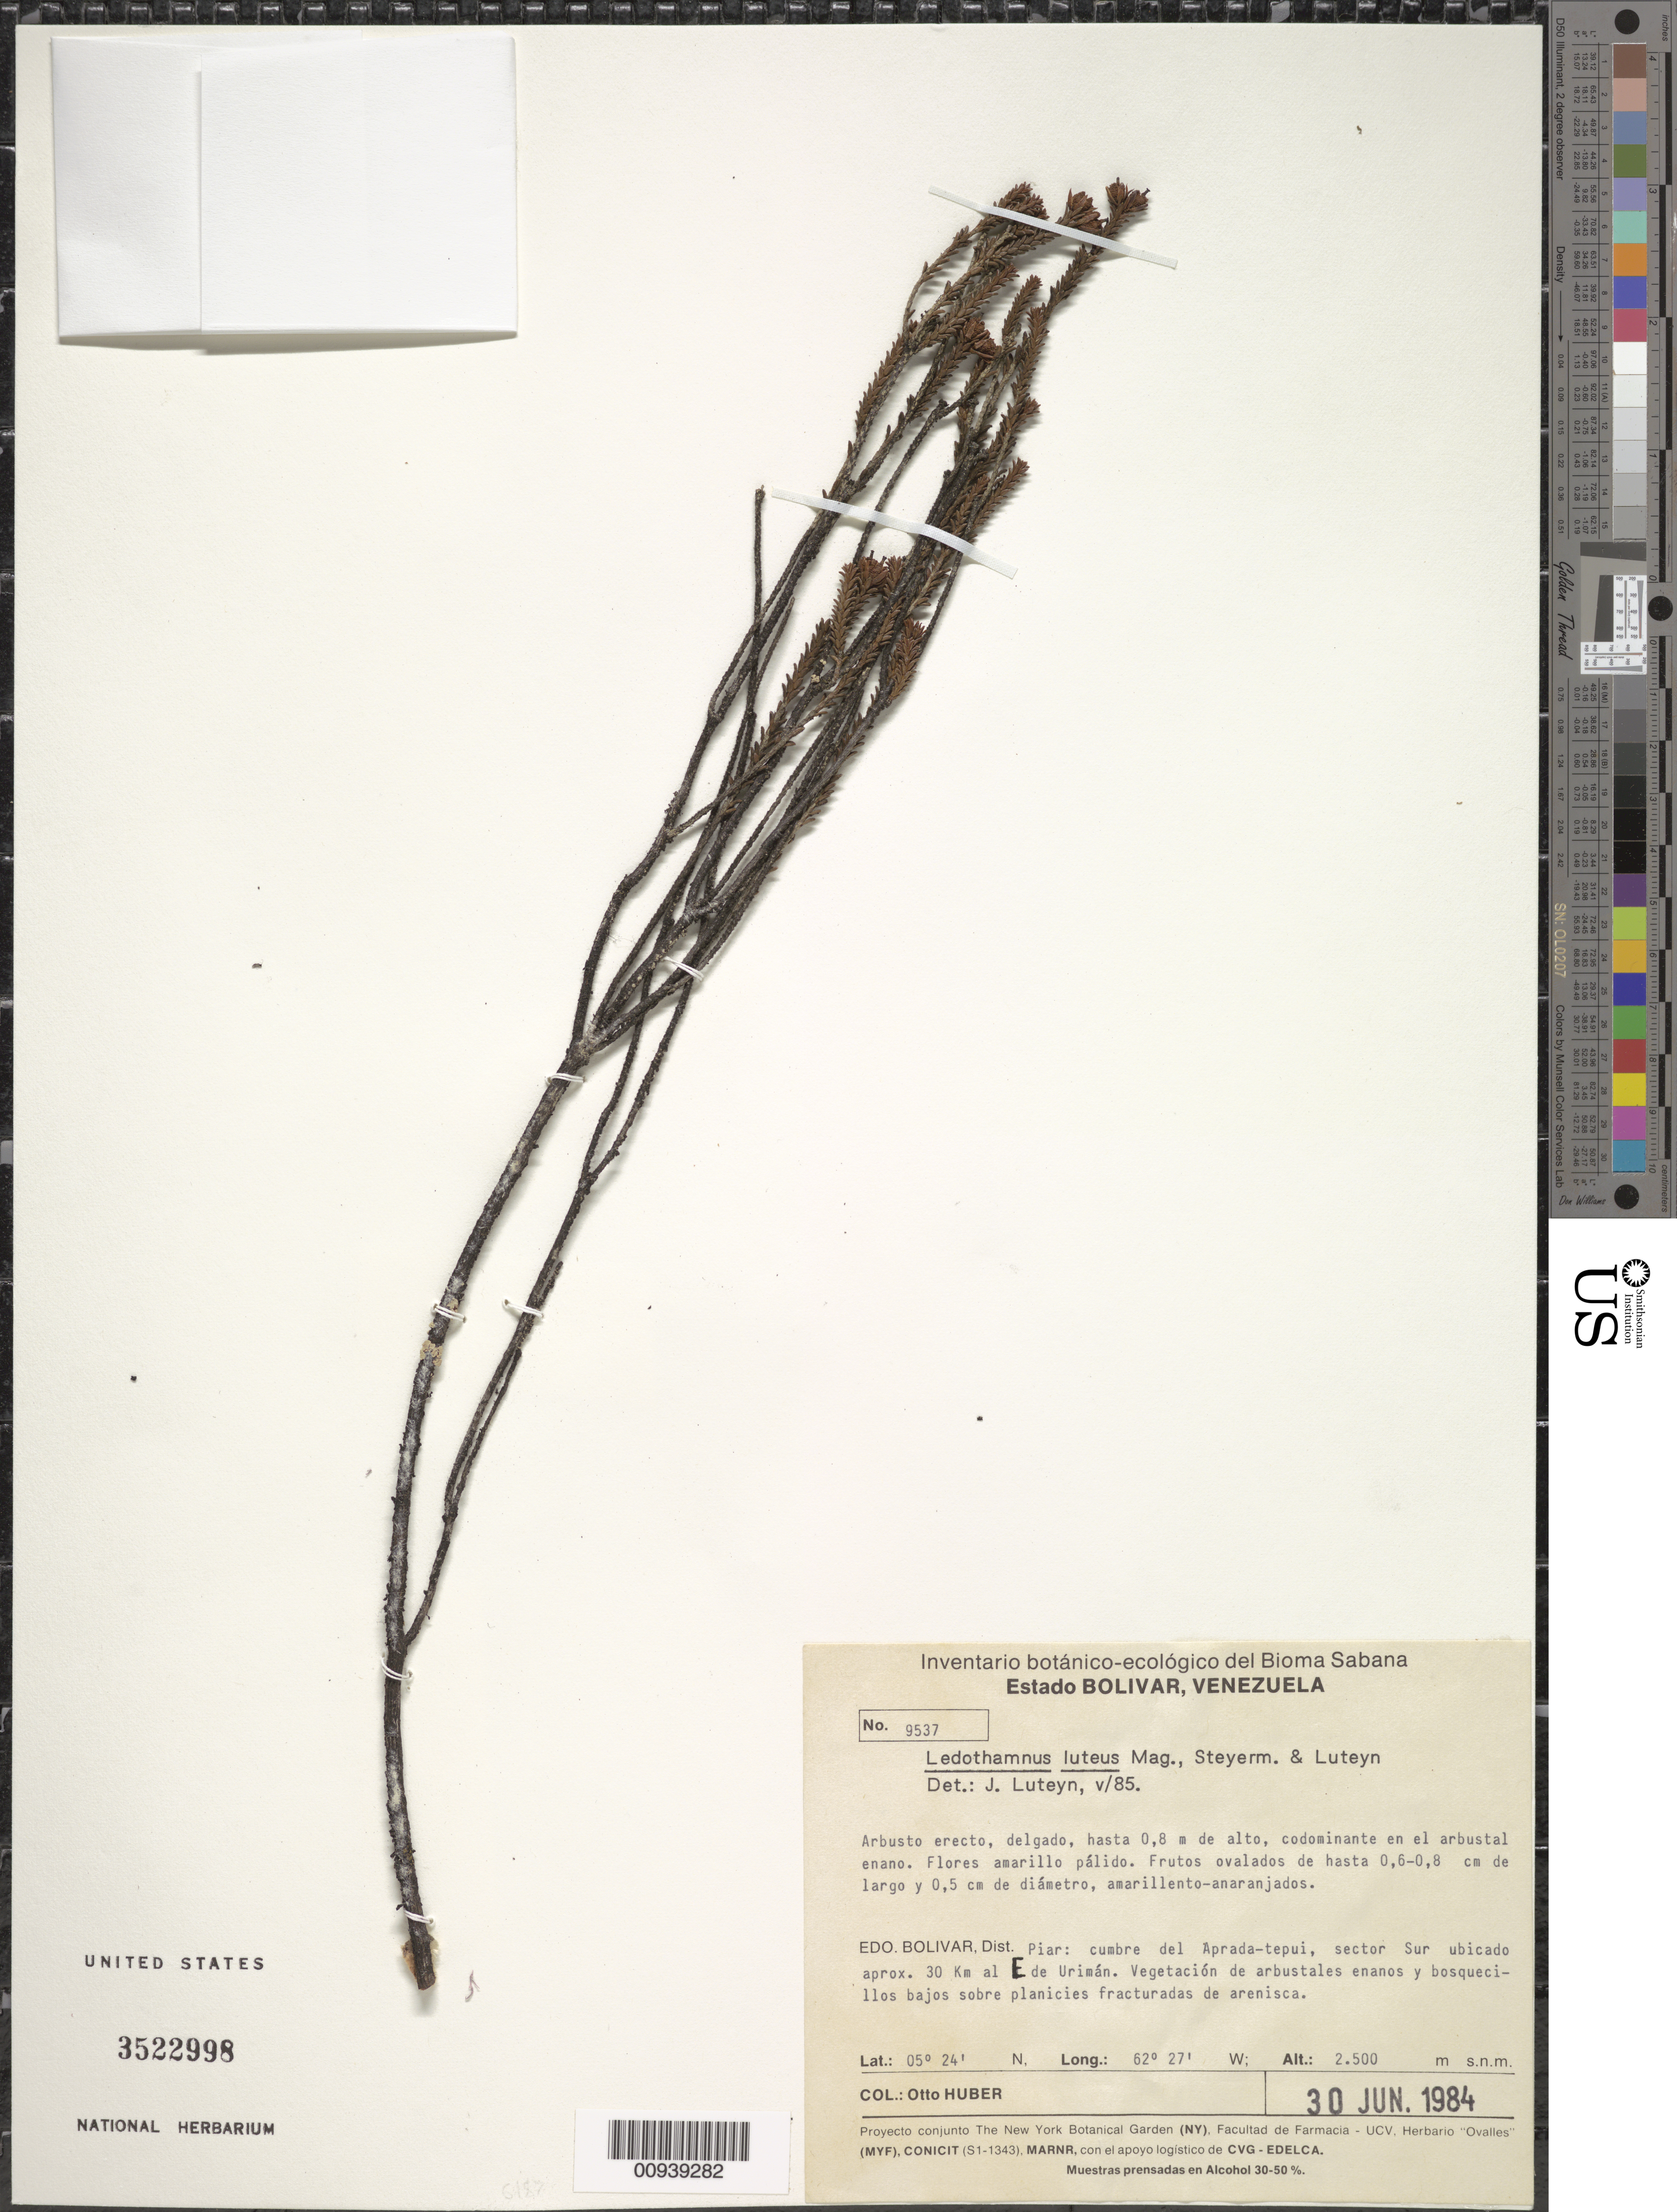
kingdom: Plantae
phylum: Tracheophyta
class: Magnoliopsida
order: Ericales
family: Ericaceae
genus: Ledothamnus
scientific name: Ledothamnus luteus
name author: Maguire et al.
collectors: O. Huber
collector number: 9537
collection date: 1984-06-30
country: Venezuela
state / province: Bolivar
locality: Dist. Piar: cumbre del Aprada-tepui, sector Sur ubicado aprox. 30 Km al E de Urimán.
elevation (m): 2500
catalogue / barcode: US 3522998